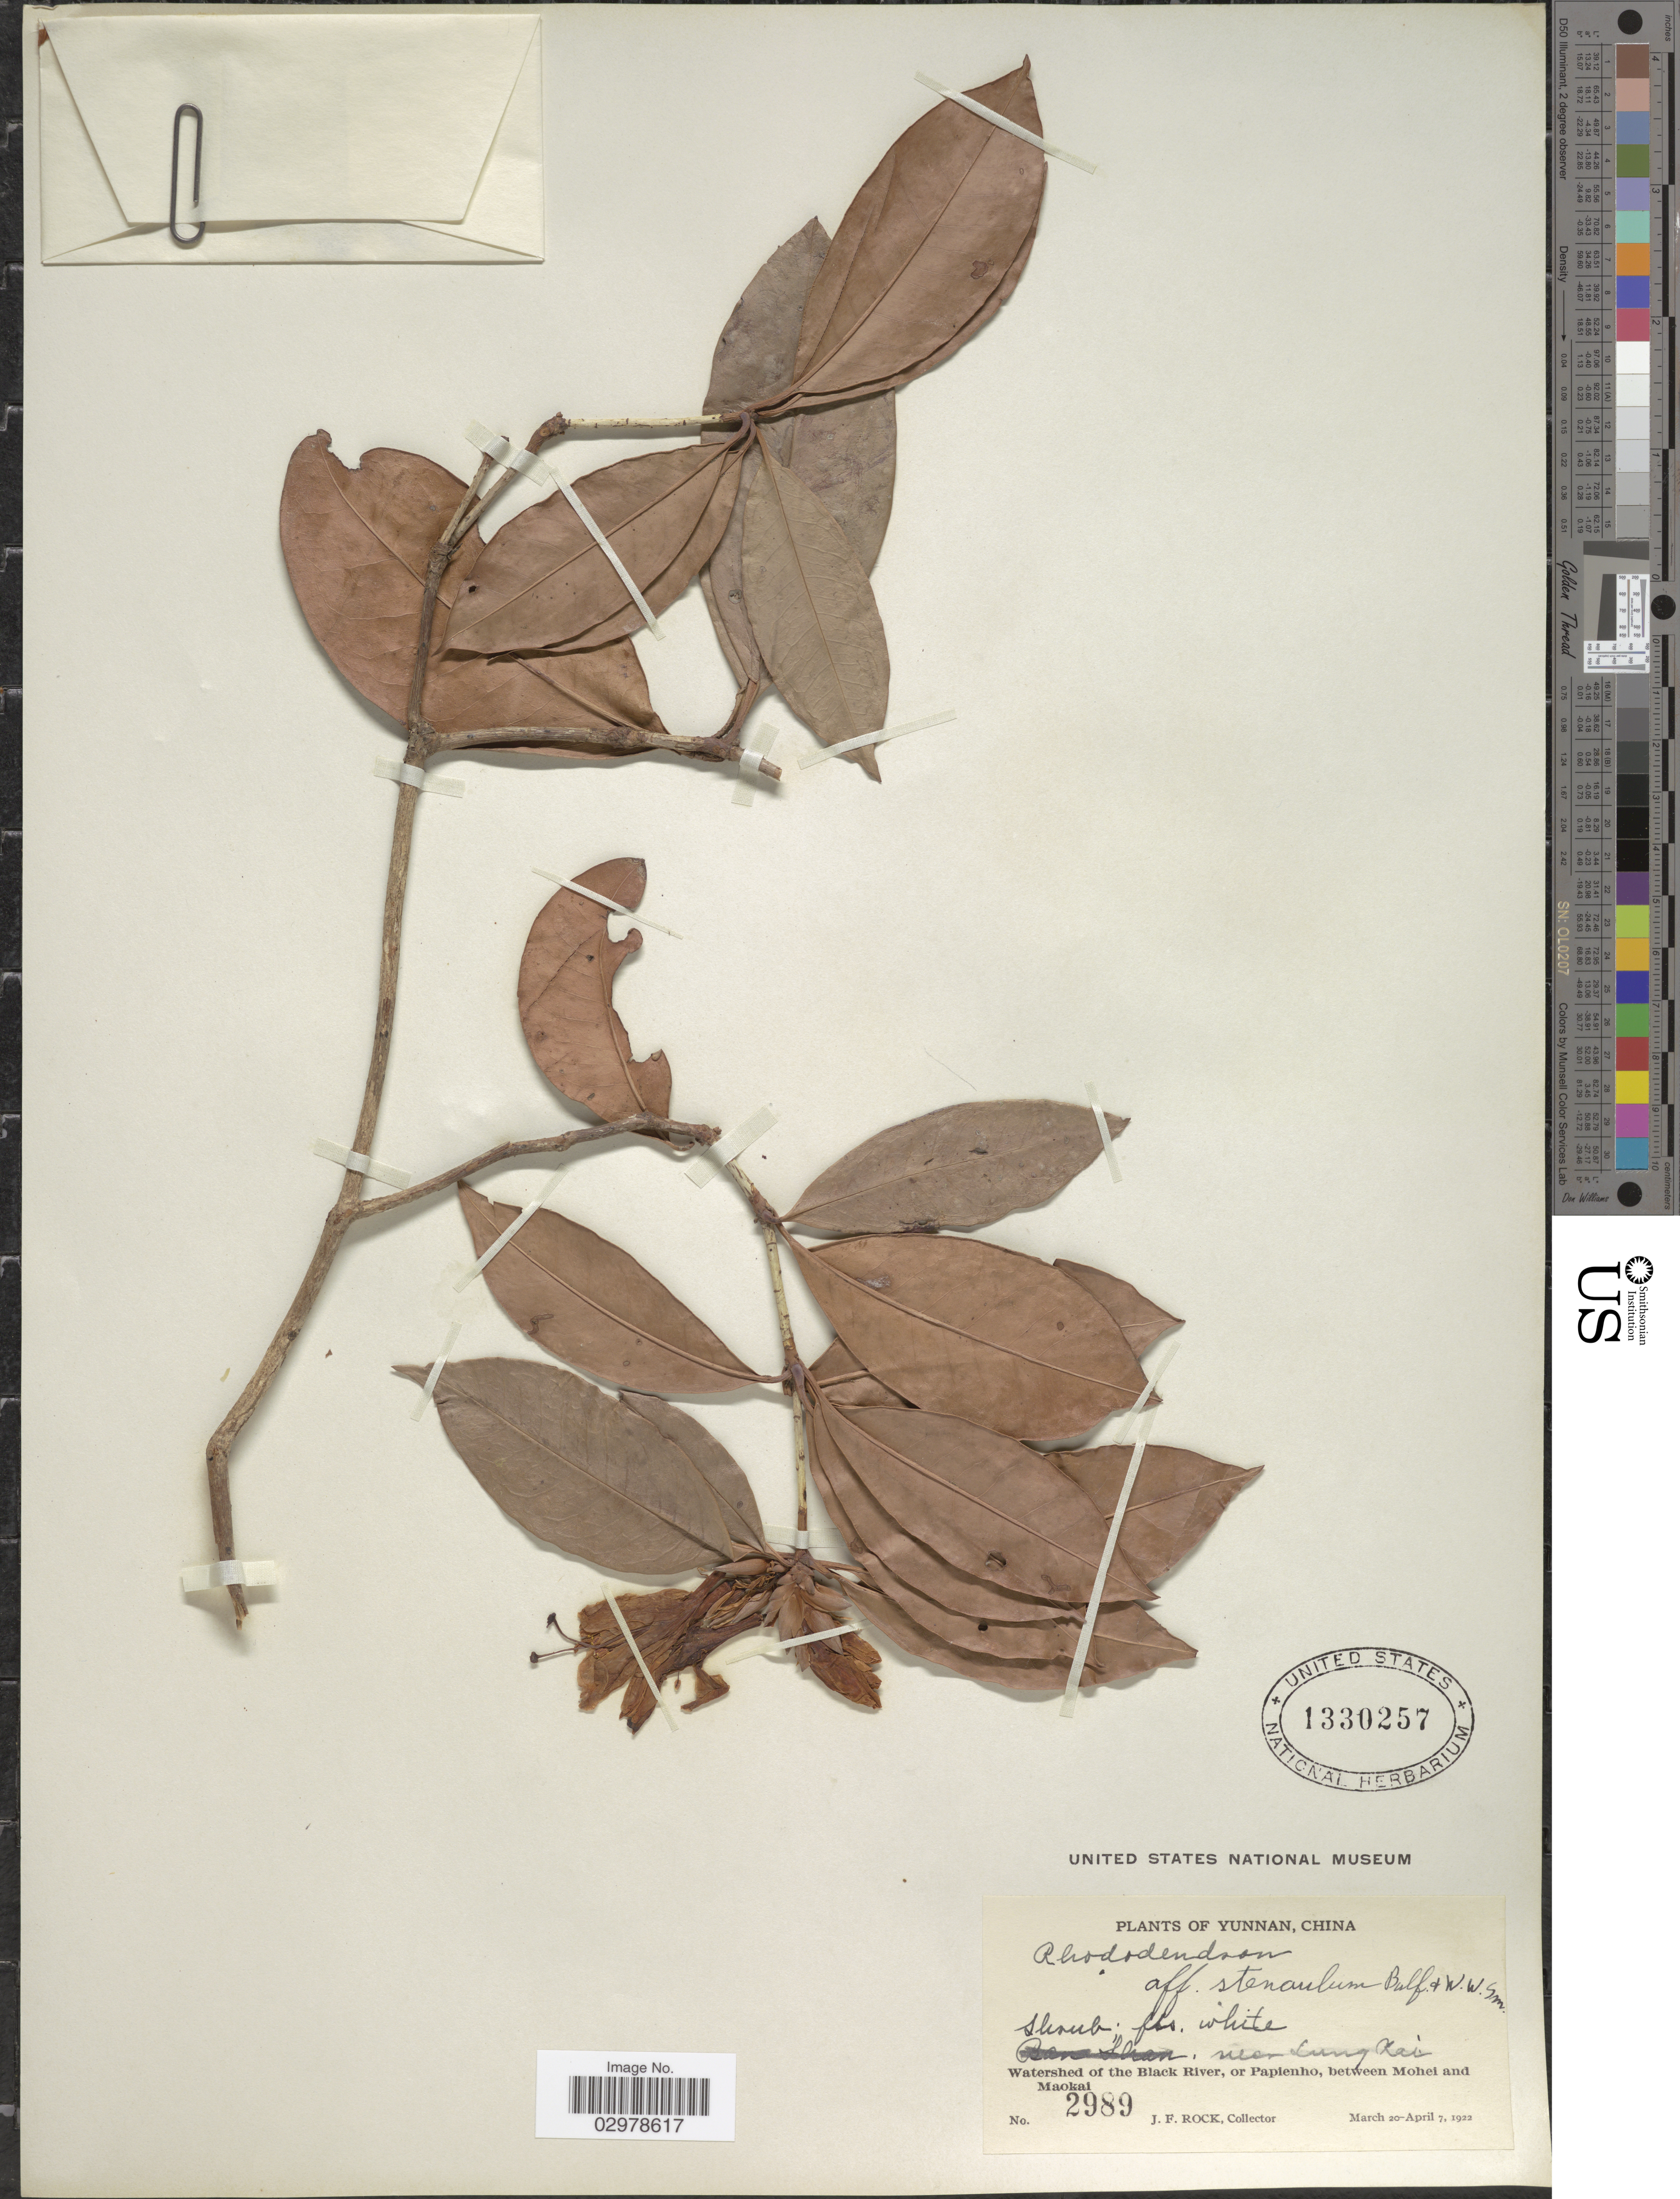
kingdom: Plantae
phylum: Tracheophyta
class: Magnoliopsida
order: Ericales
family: Ericaceae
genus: Rhododendron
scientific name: Rhododendron stenaulum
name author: Balf. f. & W.W. Sm.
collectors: J. Rock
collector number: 2989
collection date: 1922-03-20/1922-04-07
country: China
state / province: Yunnan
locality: Near Lung Kai. Watershed of the Black River, between Mohei and Maokai.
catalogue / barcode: US 1330257